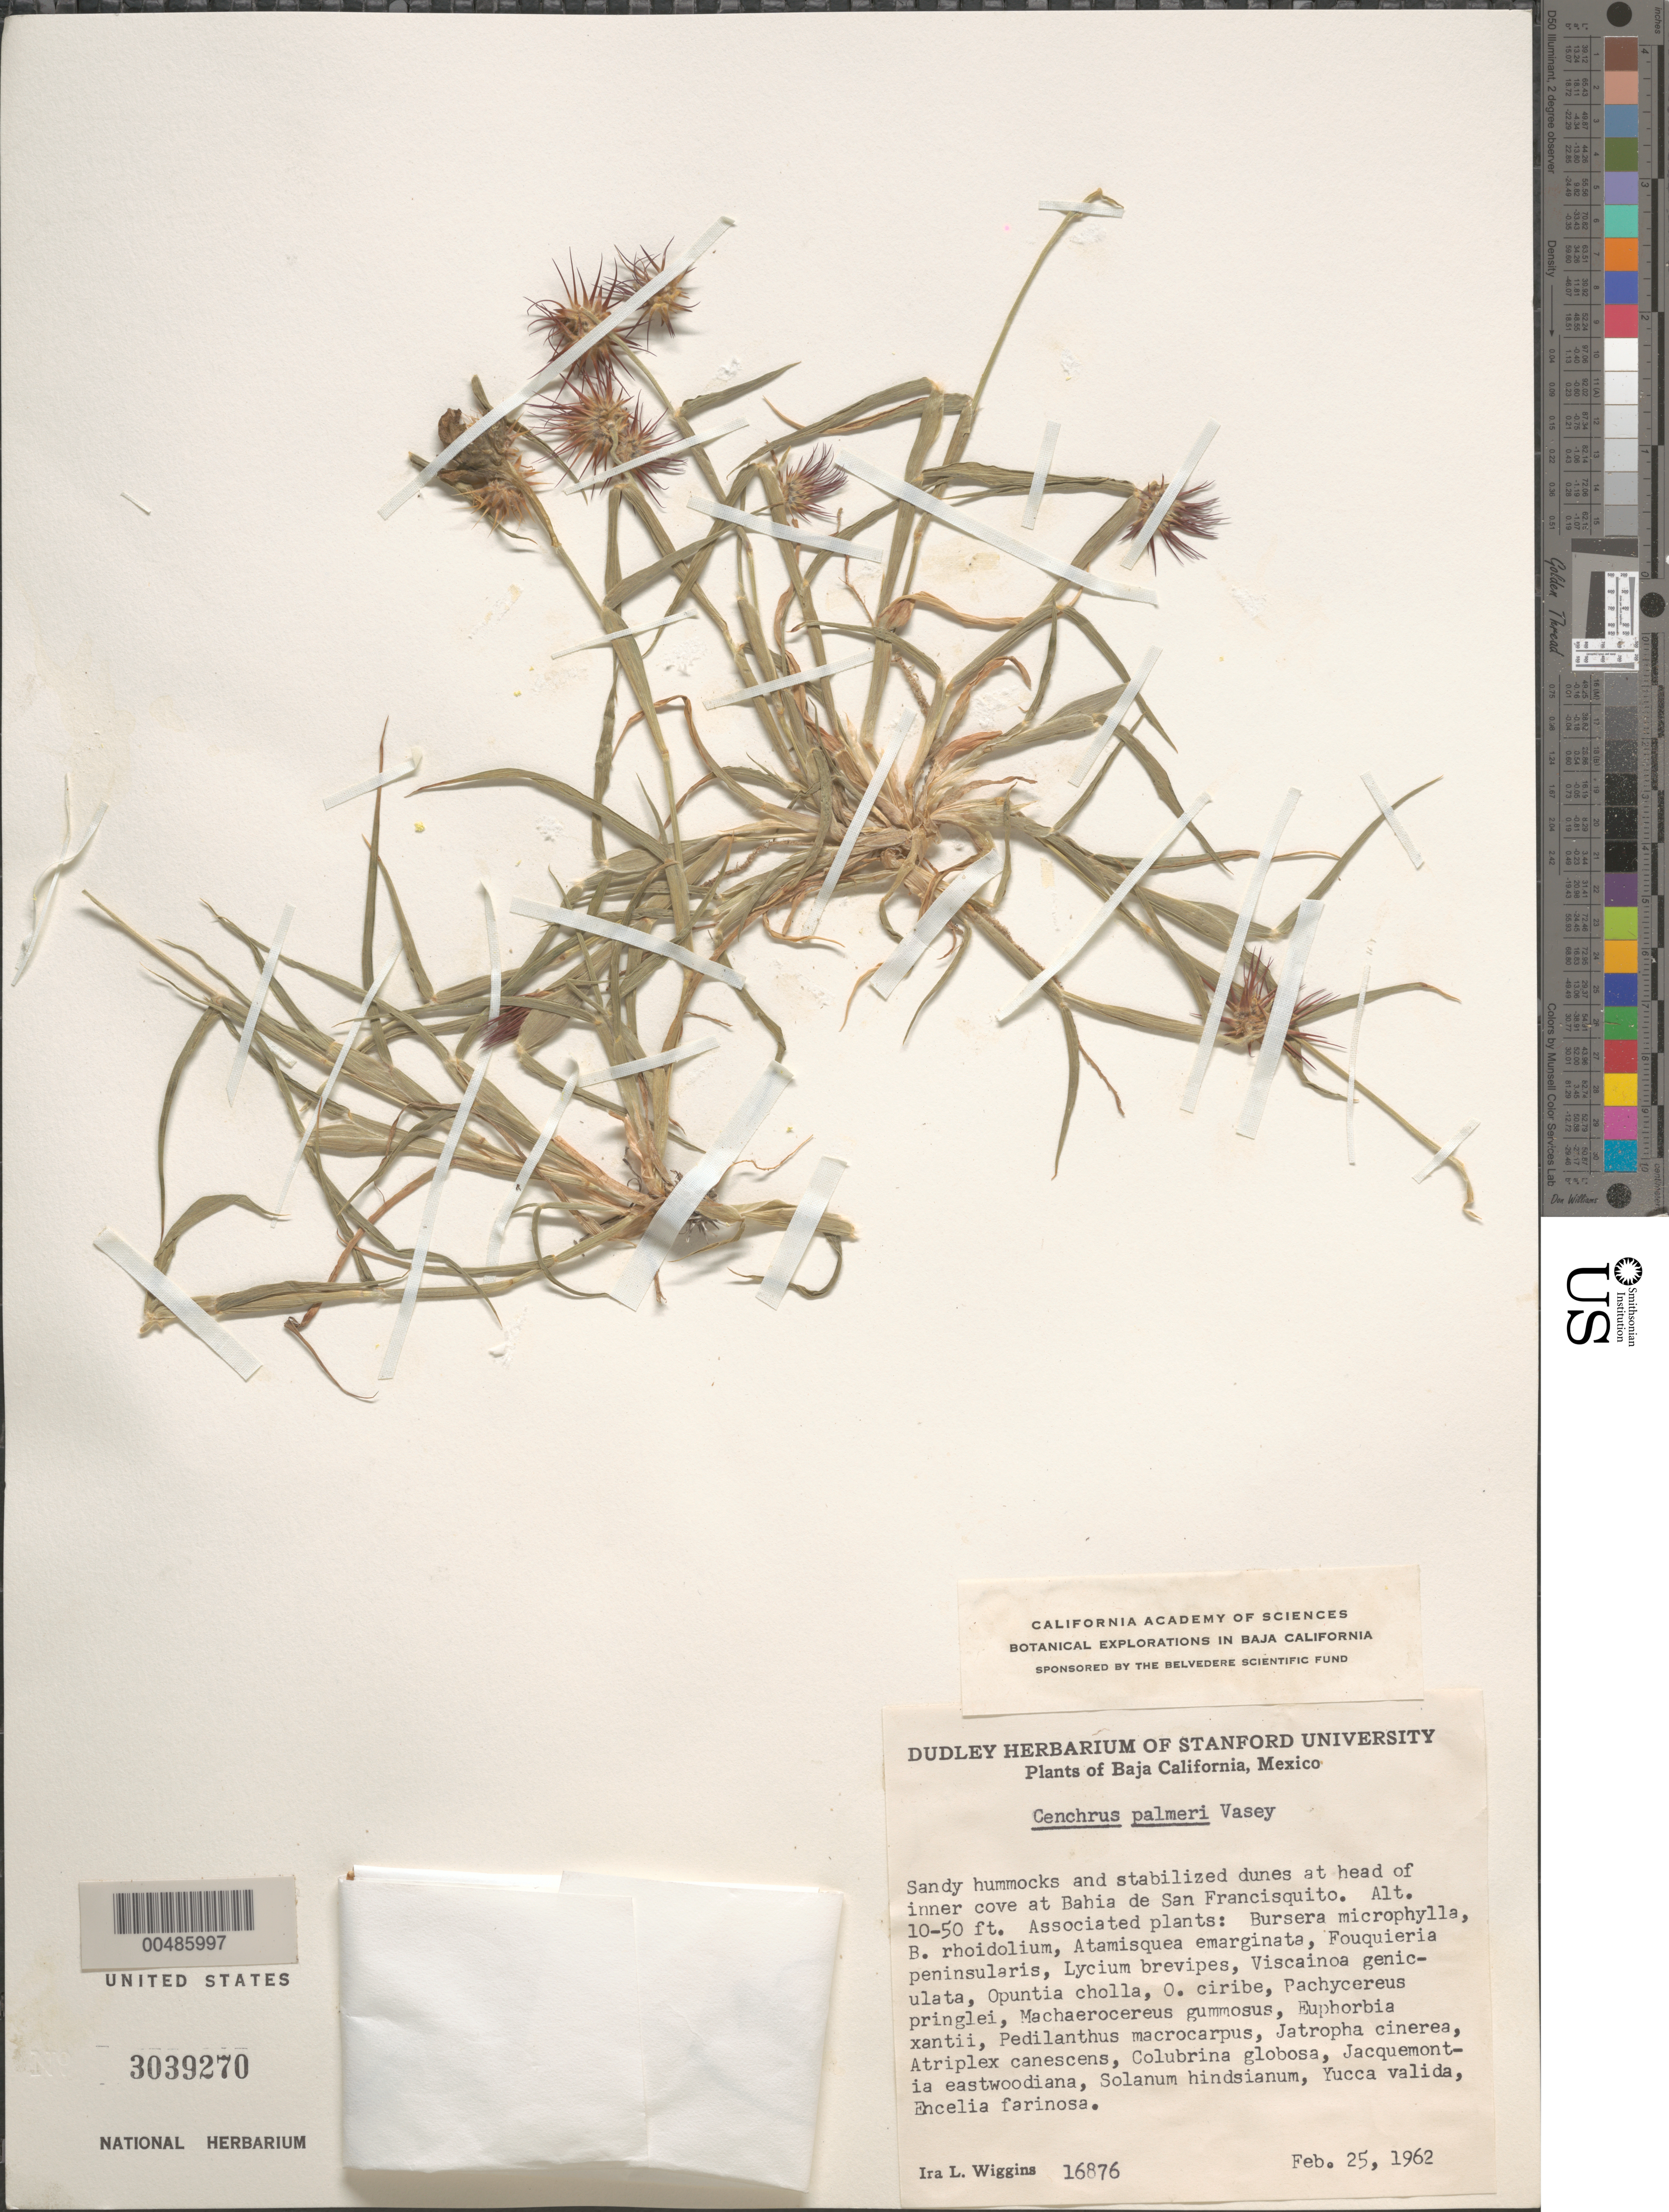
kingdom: Plantae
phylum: Tracheophyta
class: Liliopsida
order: Poales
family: Poaceae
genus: Cenchrus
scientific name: Cenchrus palmeri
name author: Vasey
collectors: I. L. Wiggins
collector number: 16876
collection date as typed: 25 Feb 1962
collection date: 1962-02-25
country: Mexico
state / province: Baja California Norte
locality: Inner cove at Bahia de San Francisquito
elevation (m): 3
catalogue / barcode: US 3039270